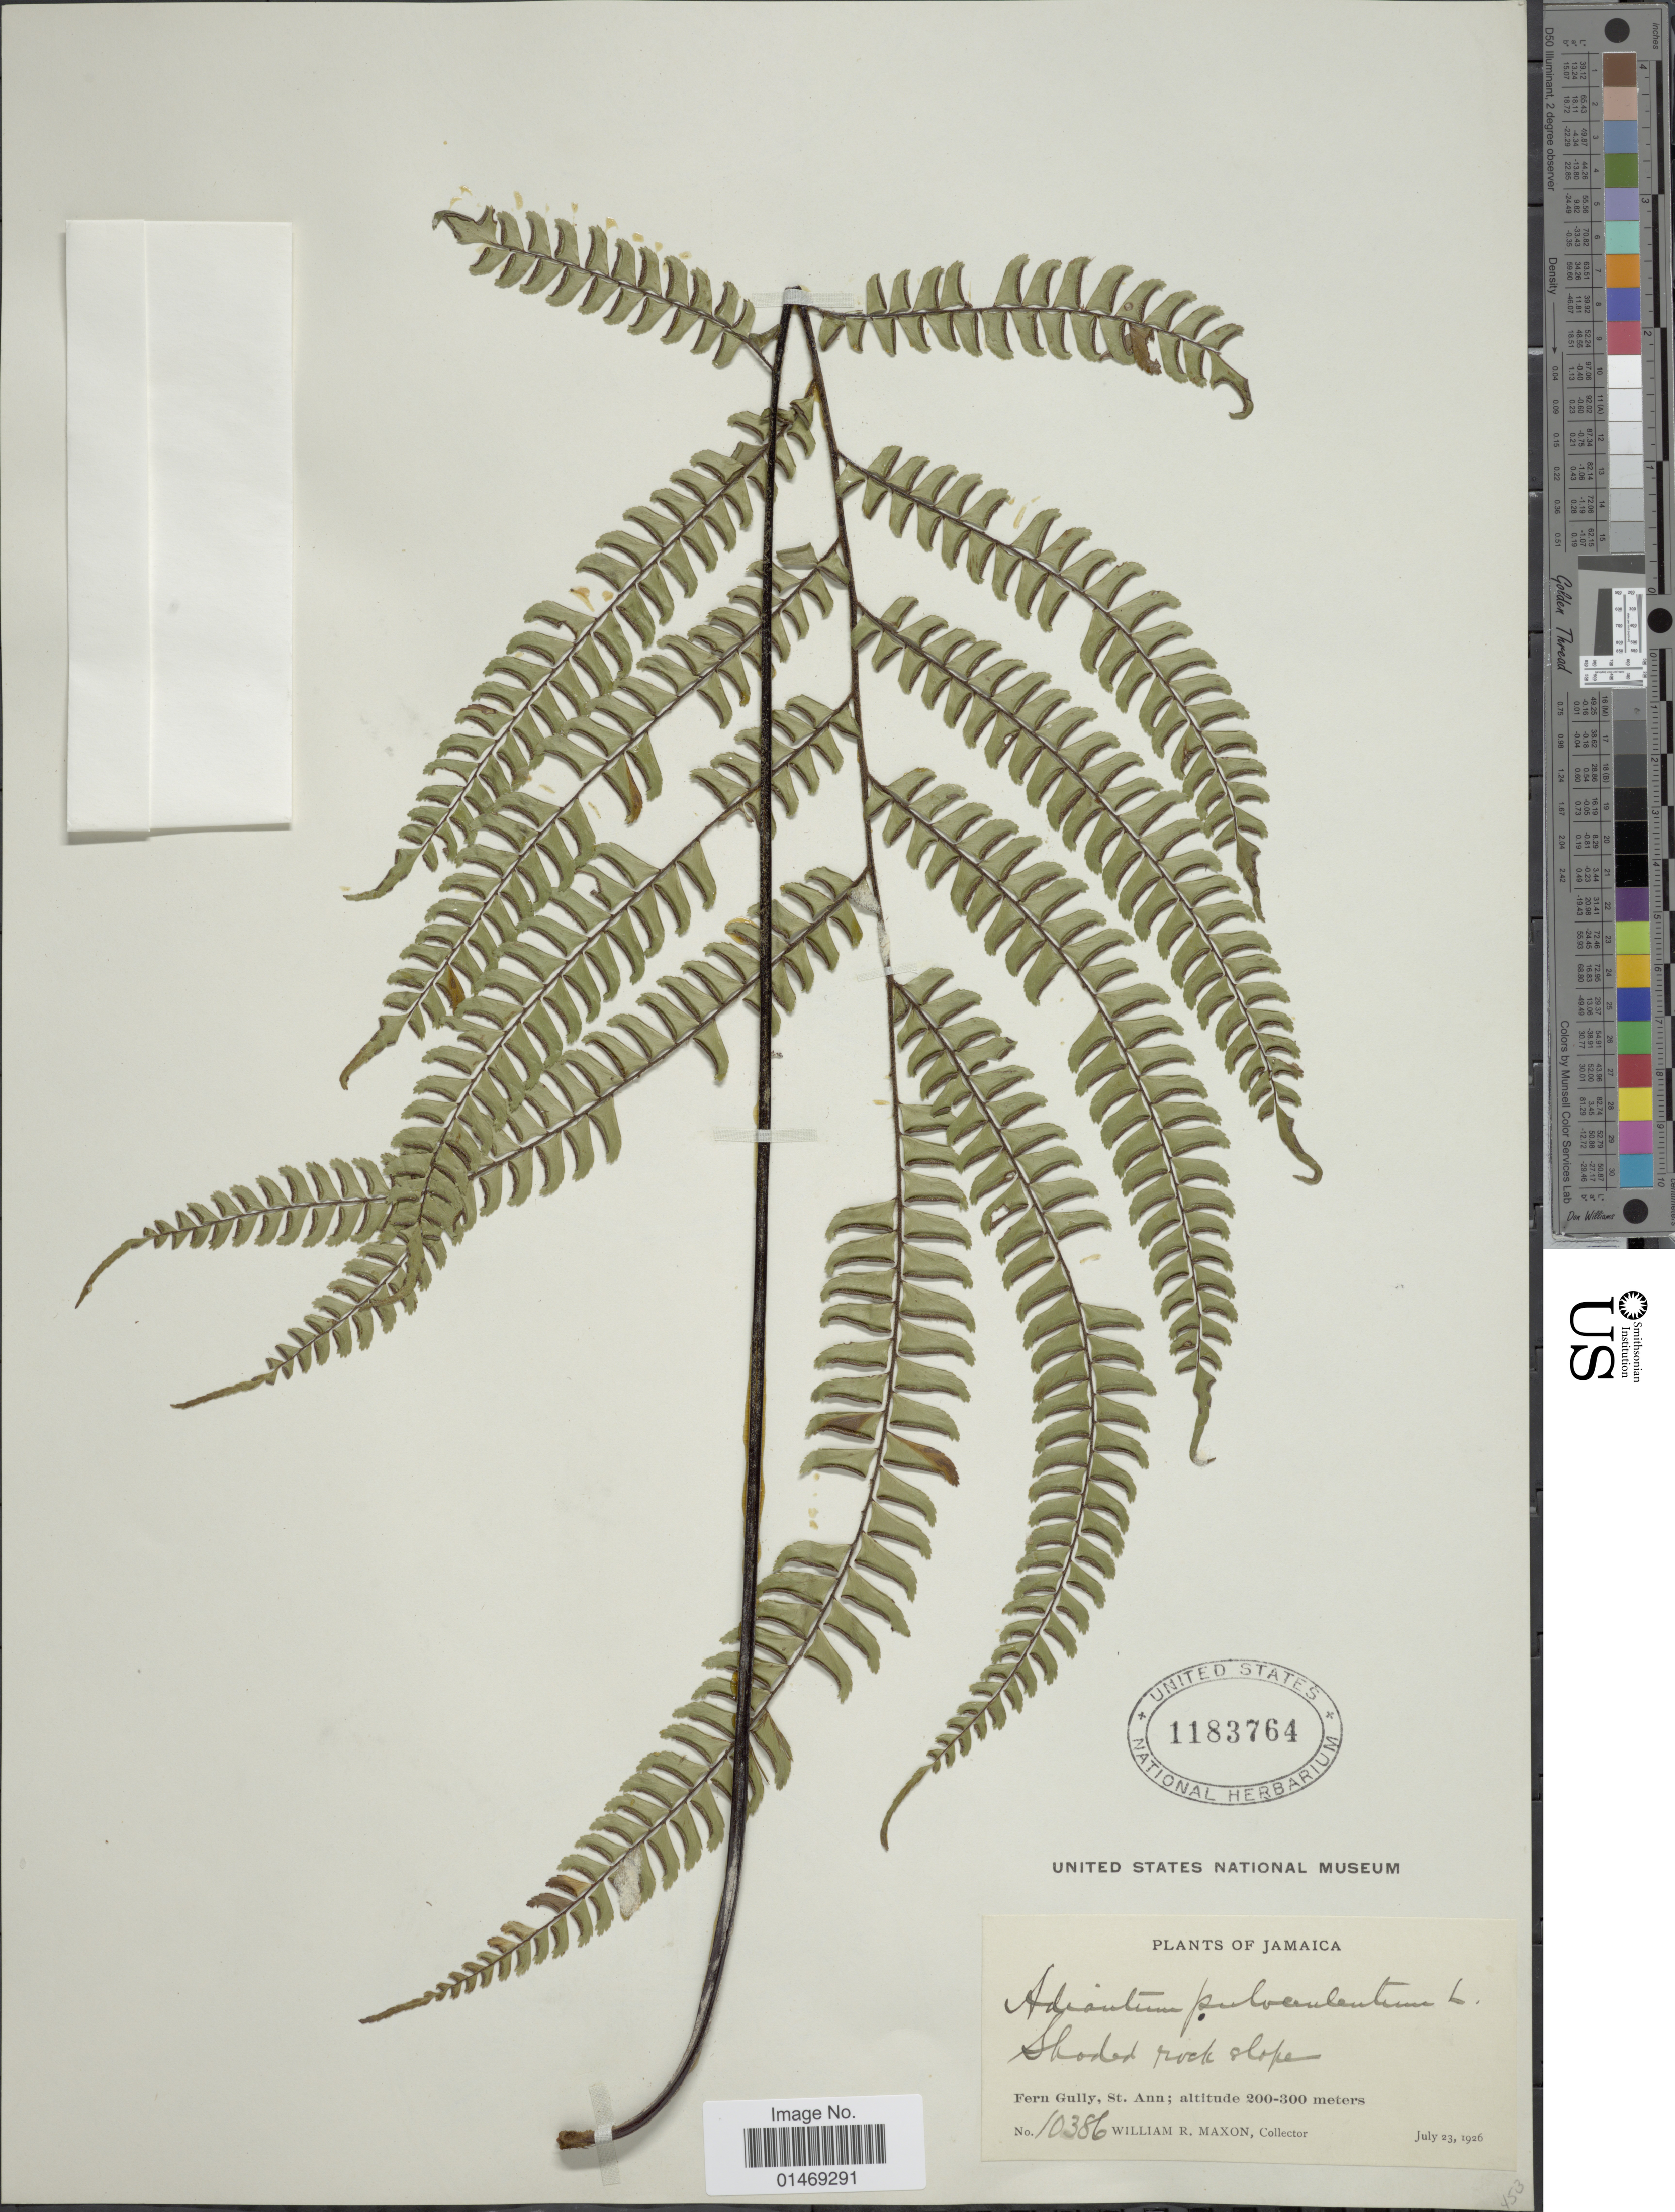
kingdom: Plantae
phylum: Tracheophyta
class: Polypodiopsida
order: Polypodiales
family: Pteridaceae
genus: Adiantum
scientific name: Adiantum pulverulentum var. caudatum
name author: Jenman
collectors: W. R. Maxon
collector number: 10386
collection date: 1926-07-23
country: Jamaica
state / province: Saint Ann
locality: Fern Gully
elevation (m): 200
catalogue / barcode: US 1183764